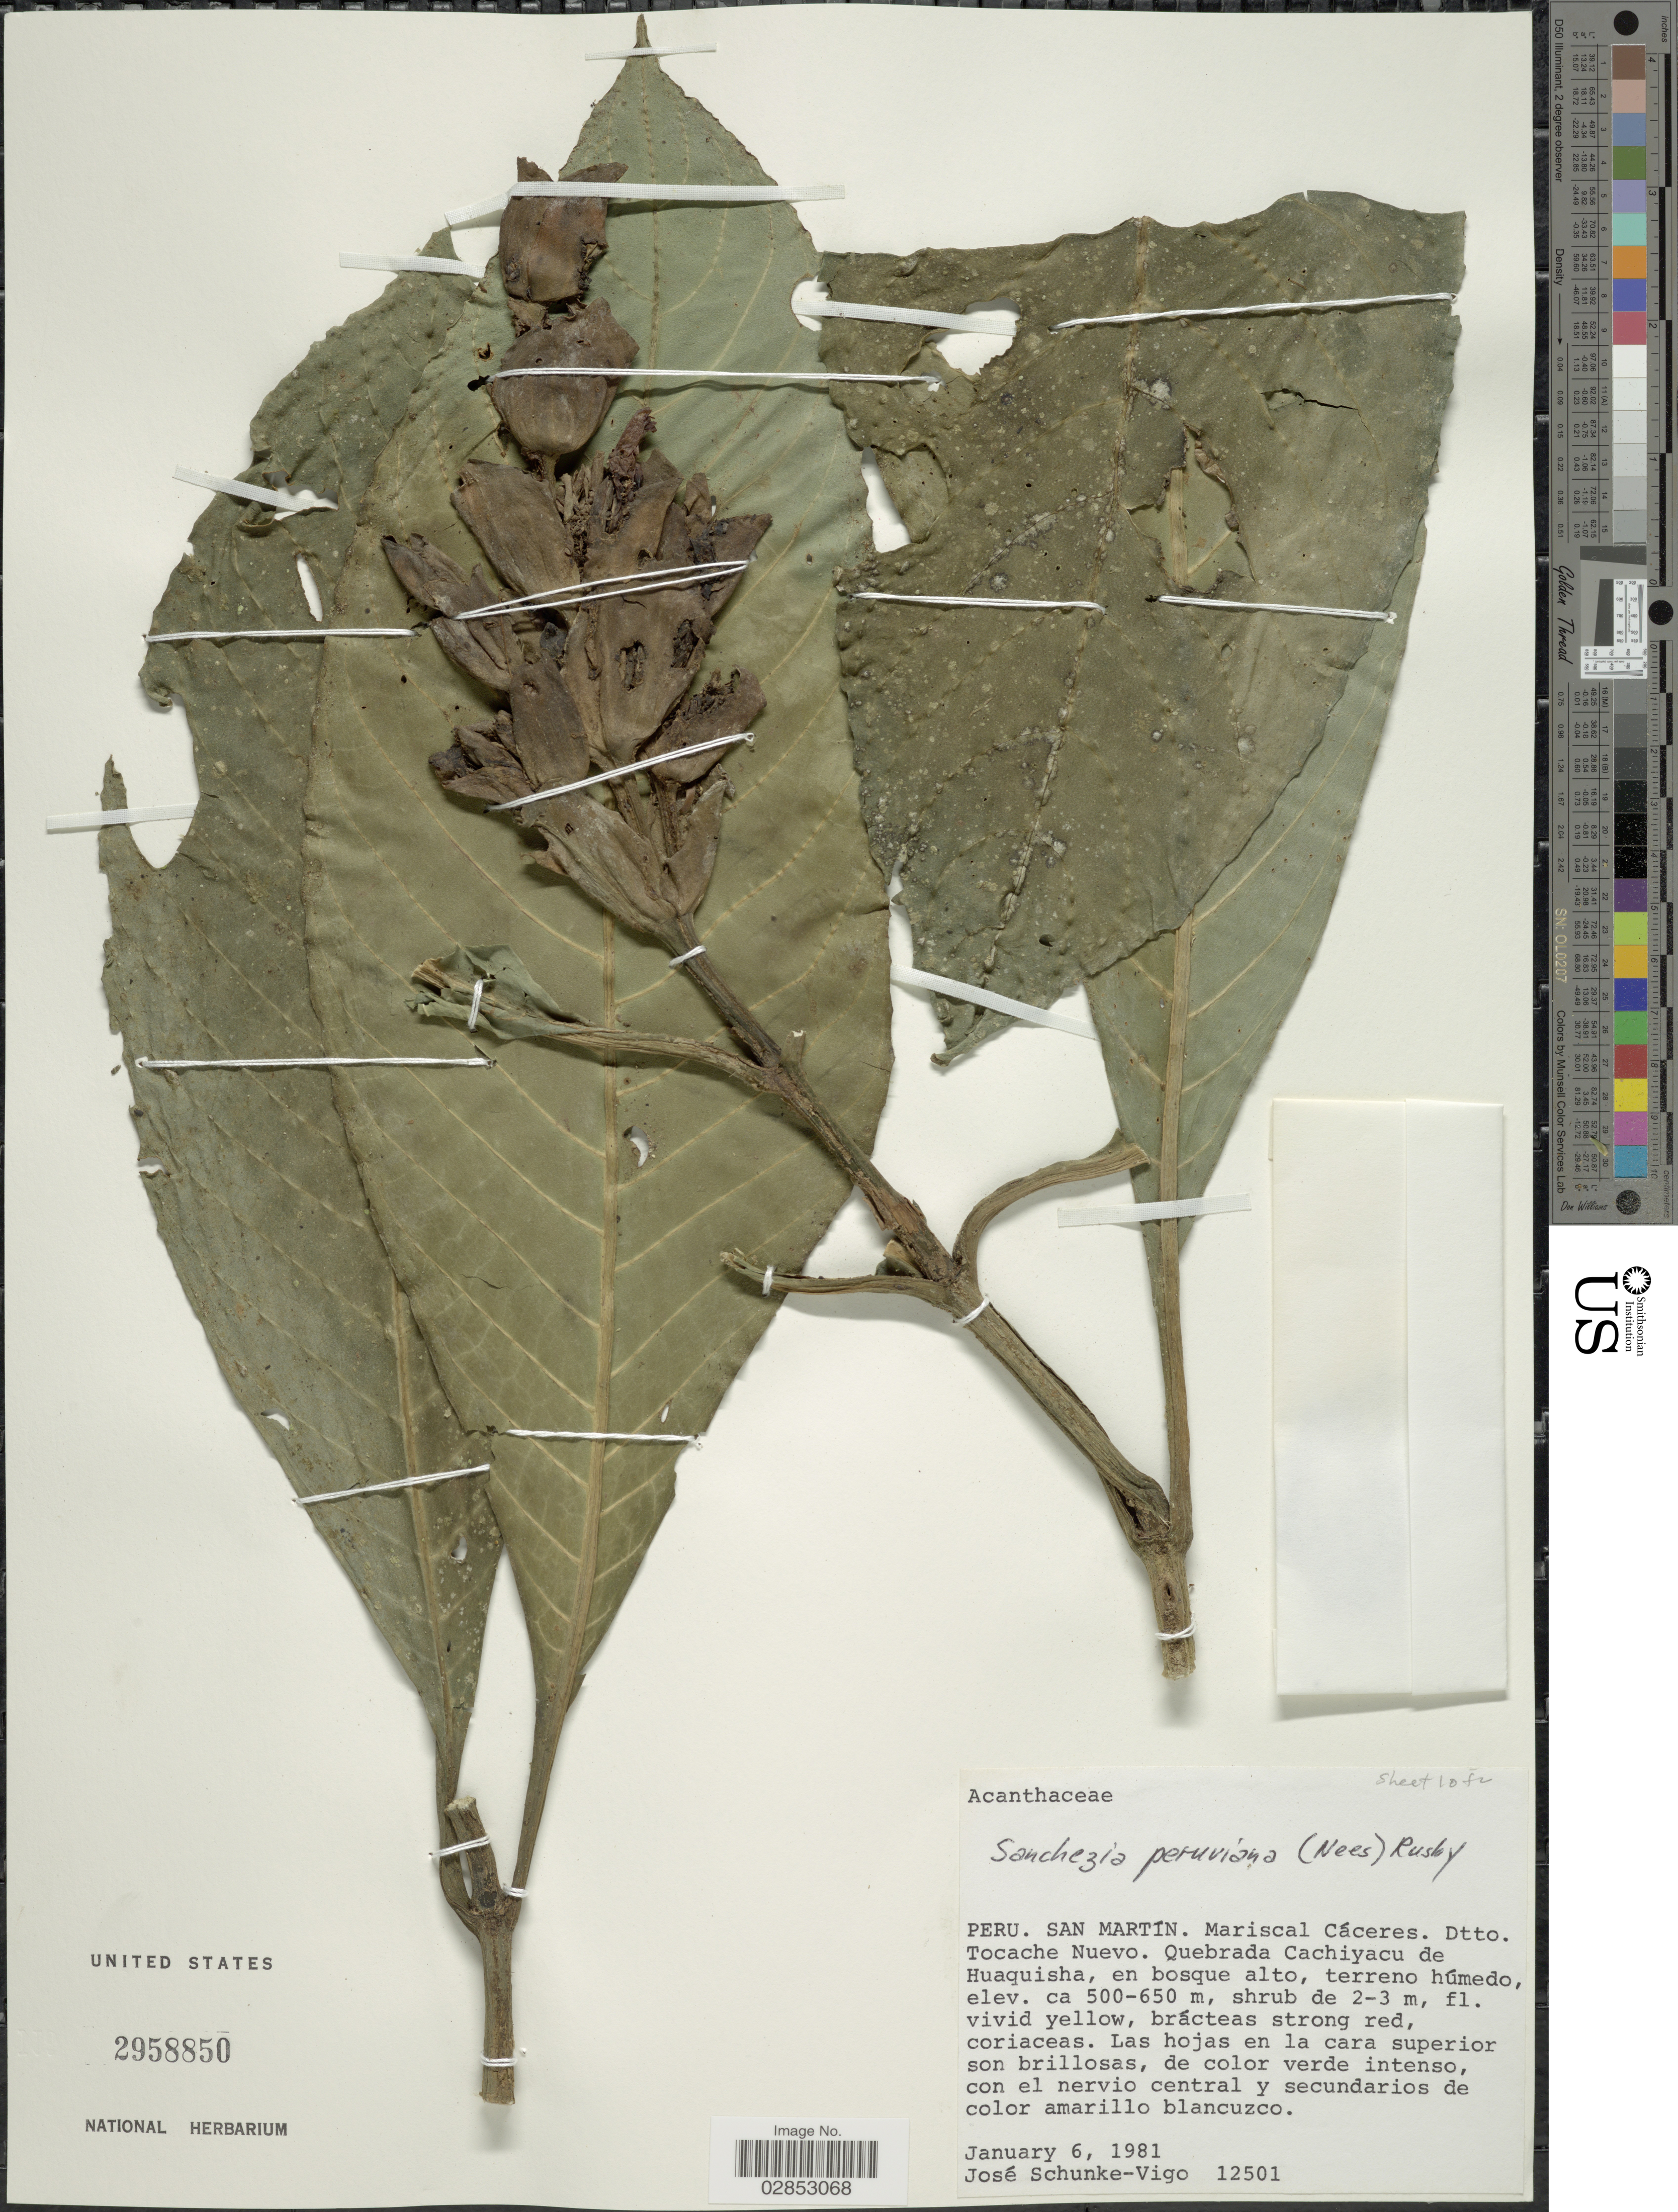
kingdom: Plantae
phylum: Tracheophyta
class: Magnoliopsida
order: Lamiales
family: Acanthaceae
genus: Sanchezia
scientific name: Sanchezia oblonga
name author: Ruiz & Pav.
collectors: J. Schunke Vigo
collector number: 12501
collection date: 1981-01-06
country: Peru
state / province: San Martín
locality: Mariscal Cáceres. Dtto. Tocache Nuevo. Quebrada Cachiyacu de Huaquisha, en bosque alto, terreno húmedo.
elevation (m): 500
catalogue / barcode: US 2958850